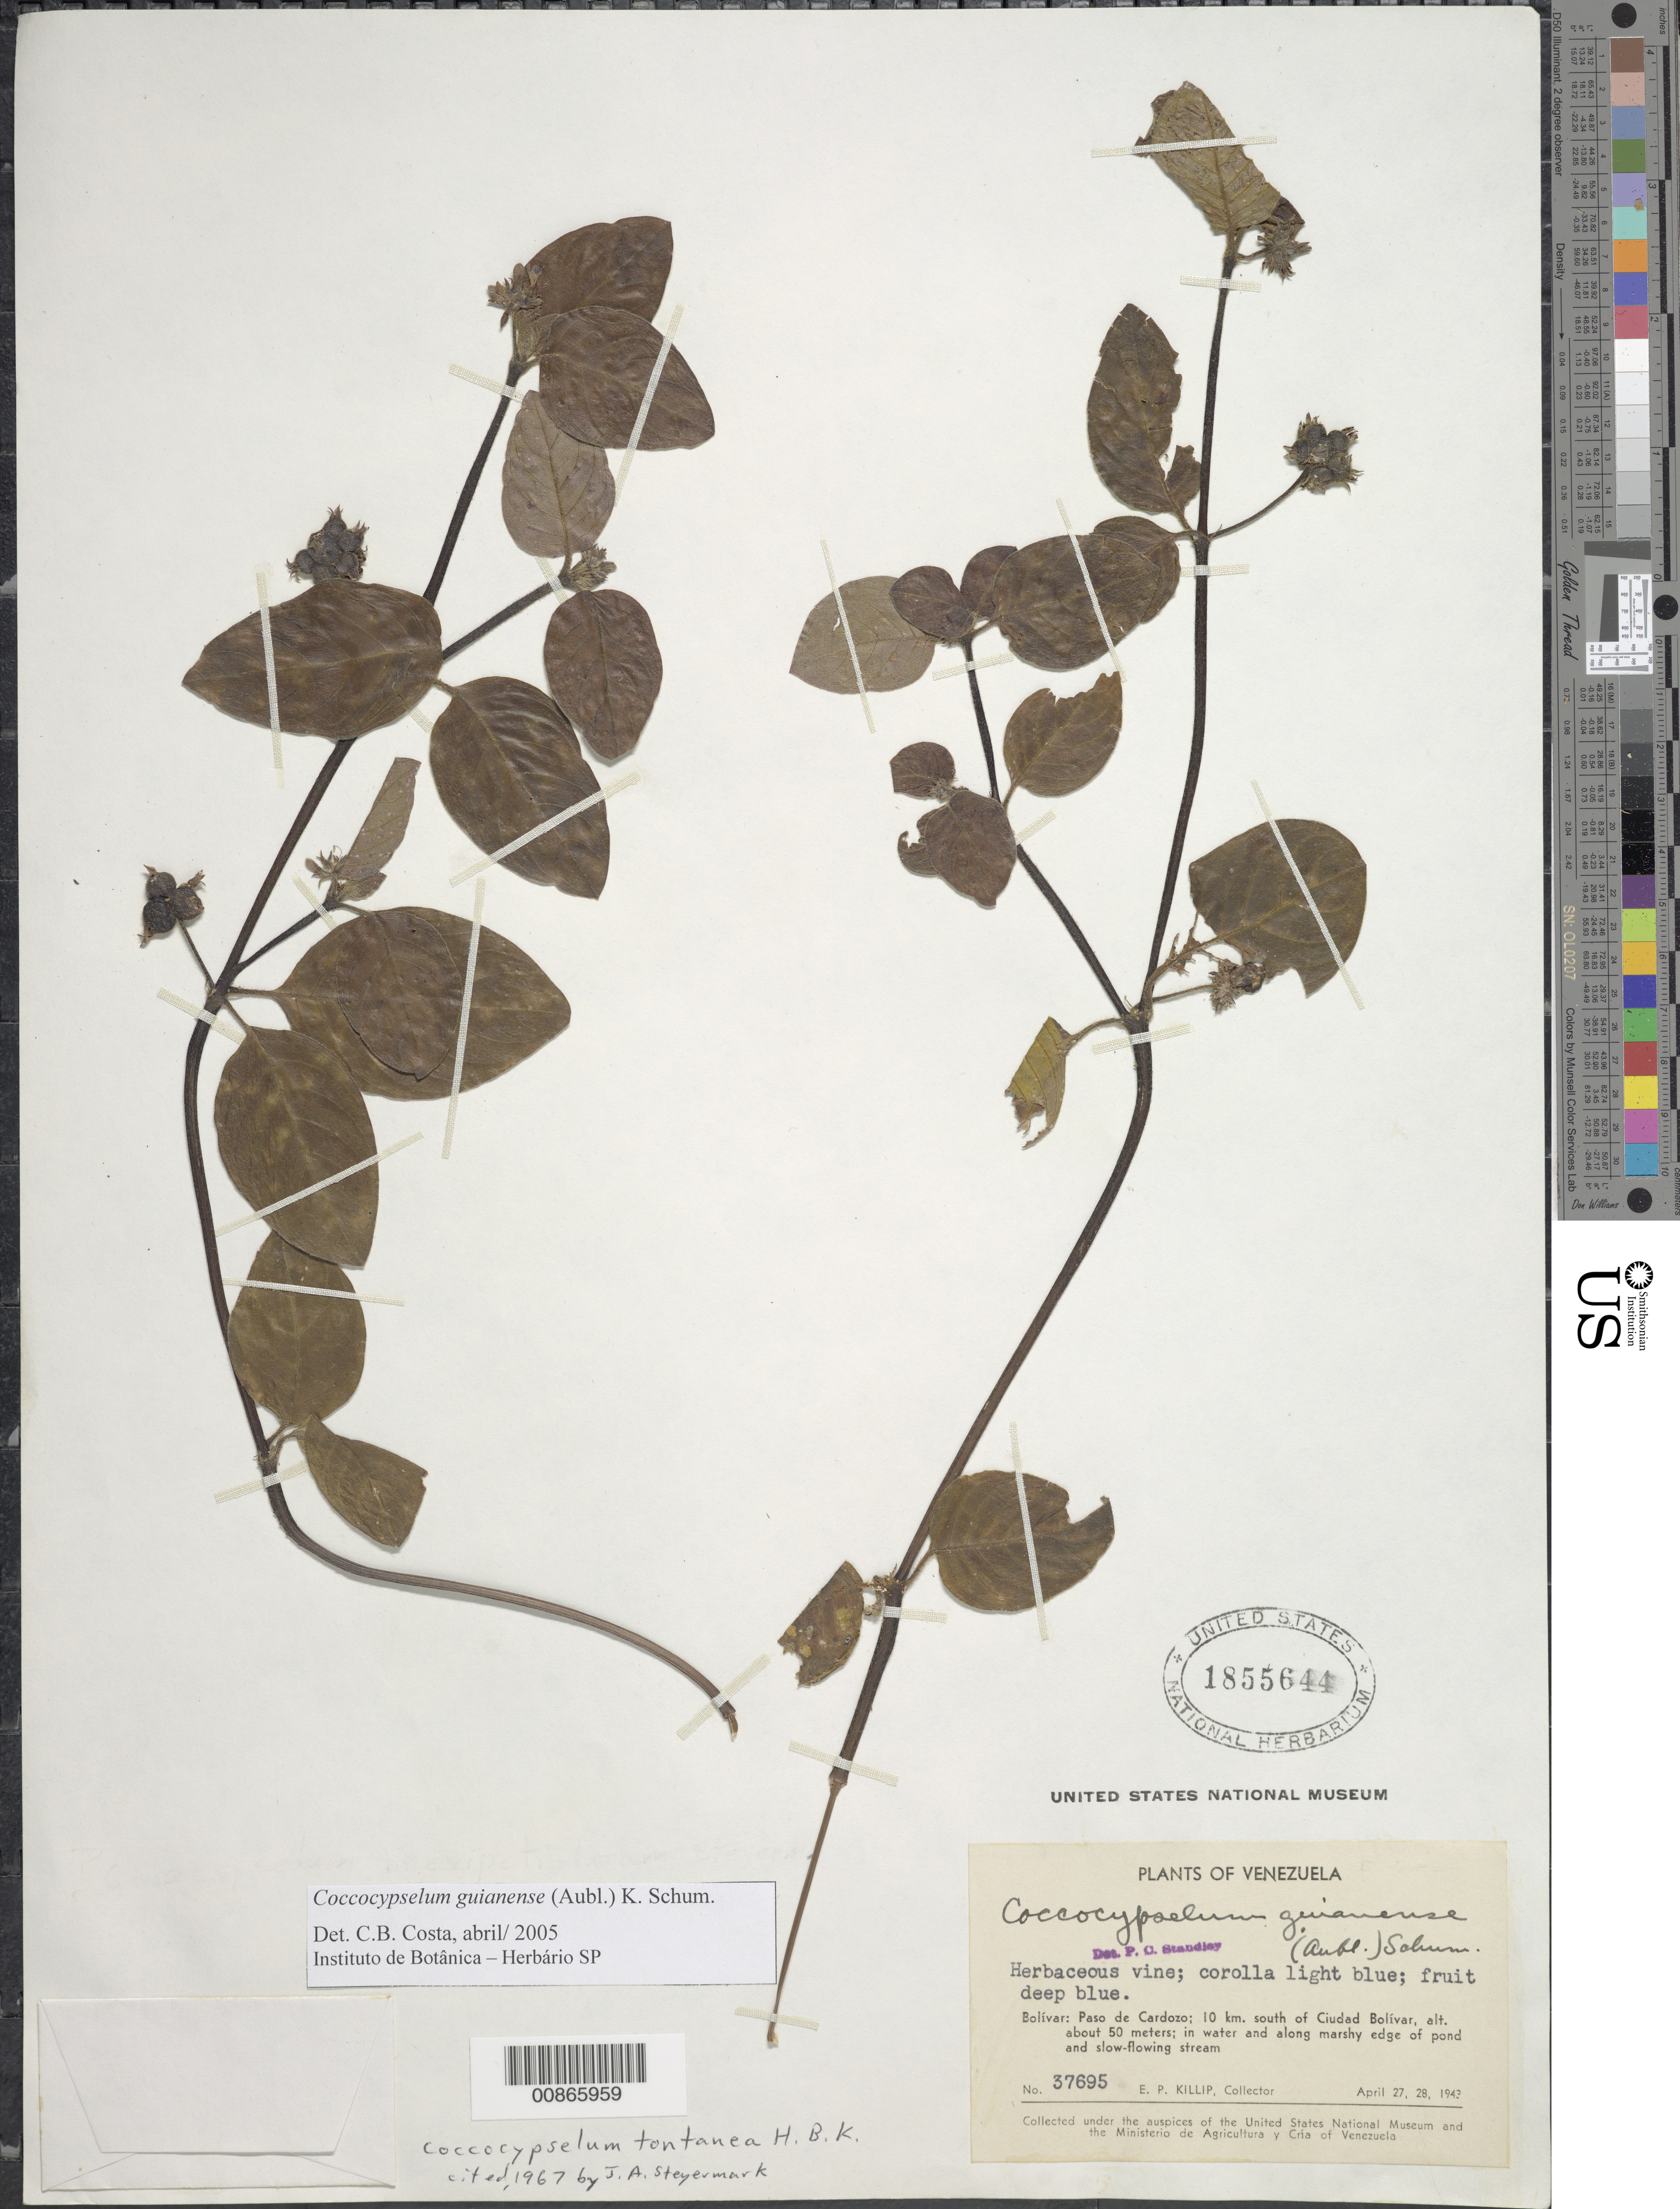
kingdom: Plantae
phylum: Tracheophyta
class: Magnoliopsida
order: Gentianales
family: Rubiaceae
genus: Coccocypselum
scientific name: Coccocypselum guianense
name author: (Aubl.) K. Schum.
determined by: Costa, C. B.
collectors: E. P. Killip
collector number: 37695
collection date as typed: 27-Apr-43 to 28-Apr-43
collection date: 1943-04-27/1943-04-28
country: Venezuela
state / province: Bolívar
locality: Paso de Cardozo; 10 km south of Ciudad Bolívar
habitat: In water and along marshy edge of pond and slow-flowing stream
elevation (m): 50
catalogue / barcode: US 1855644